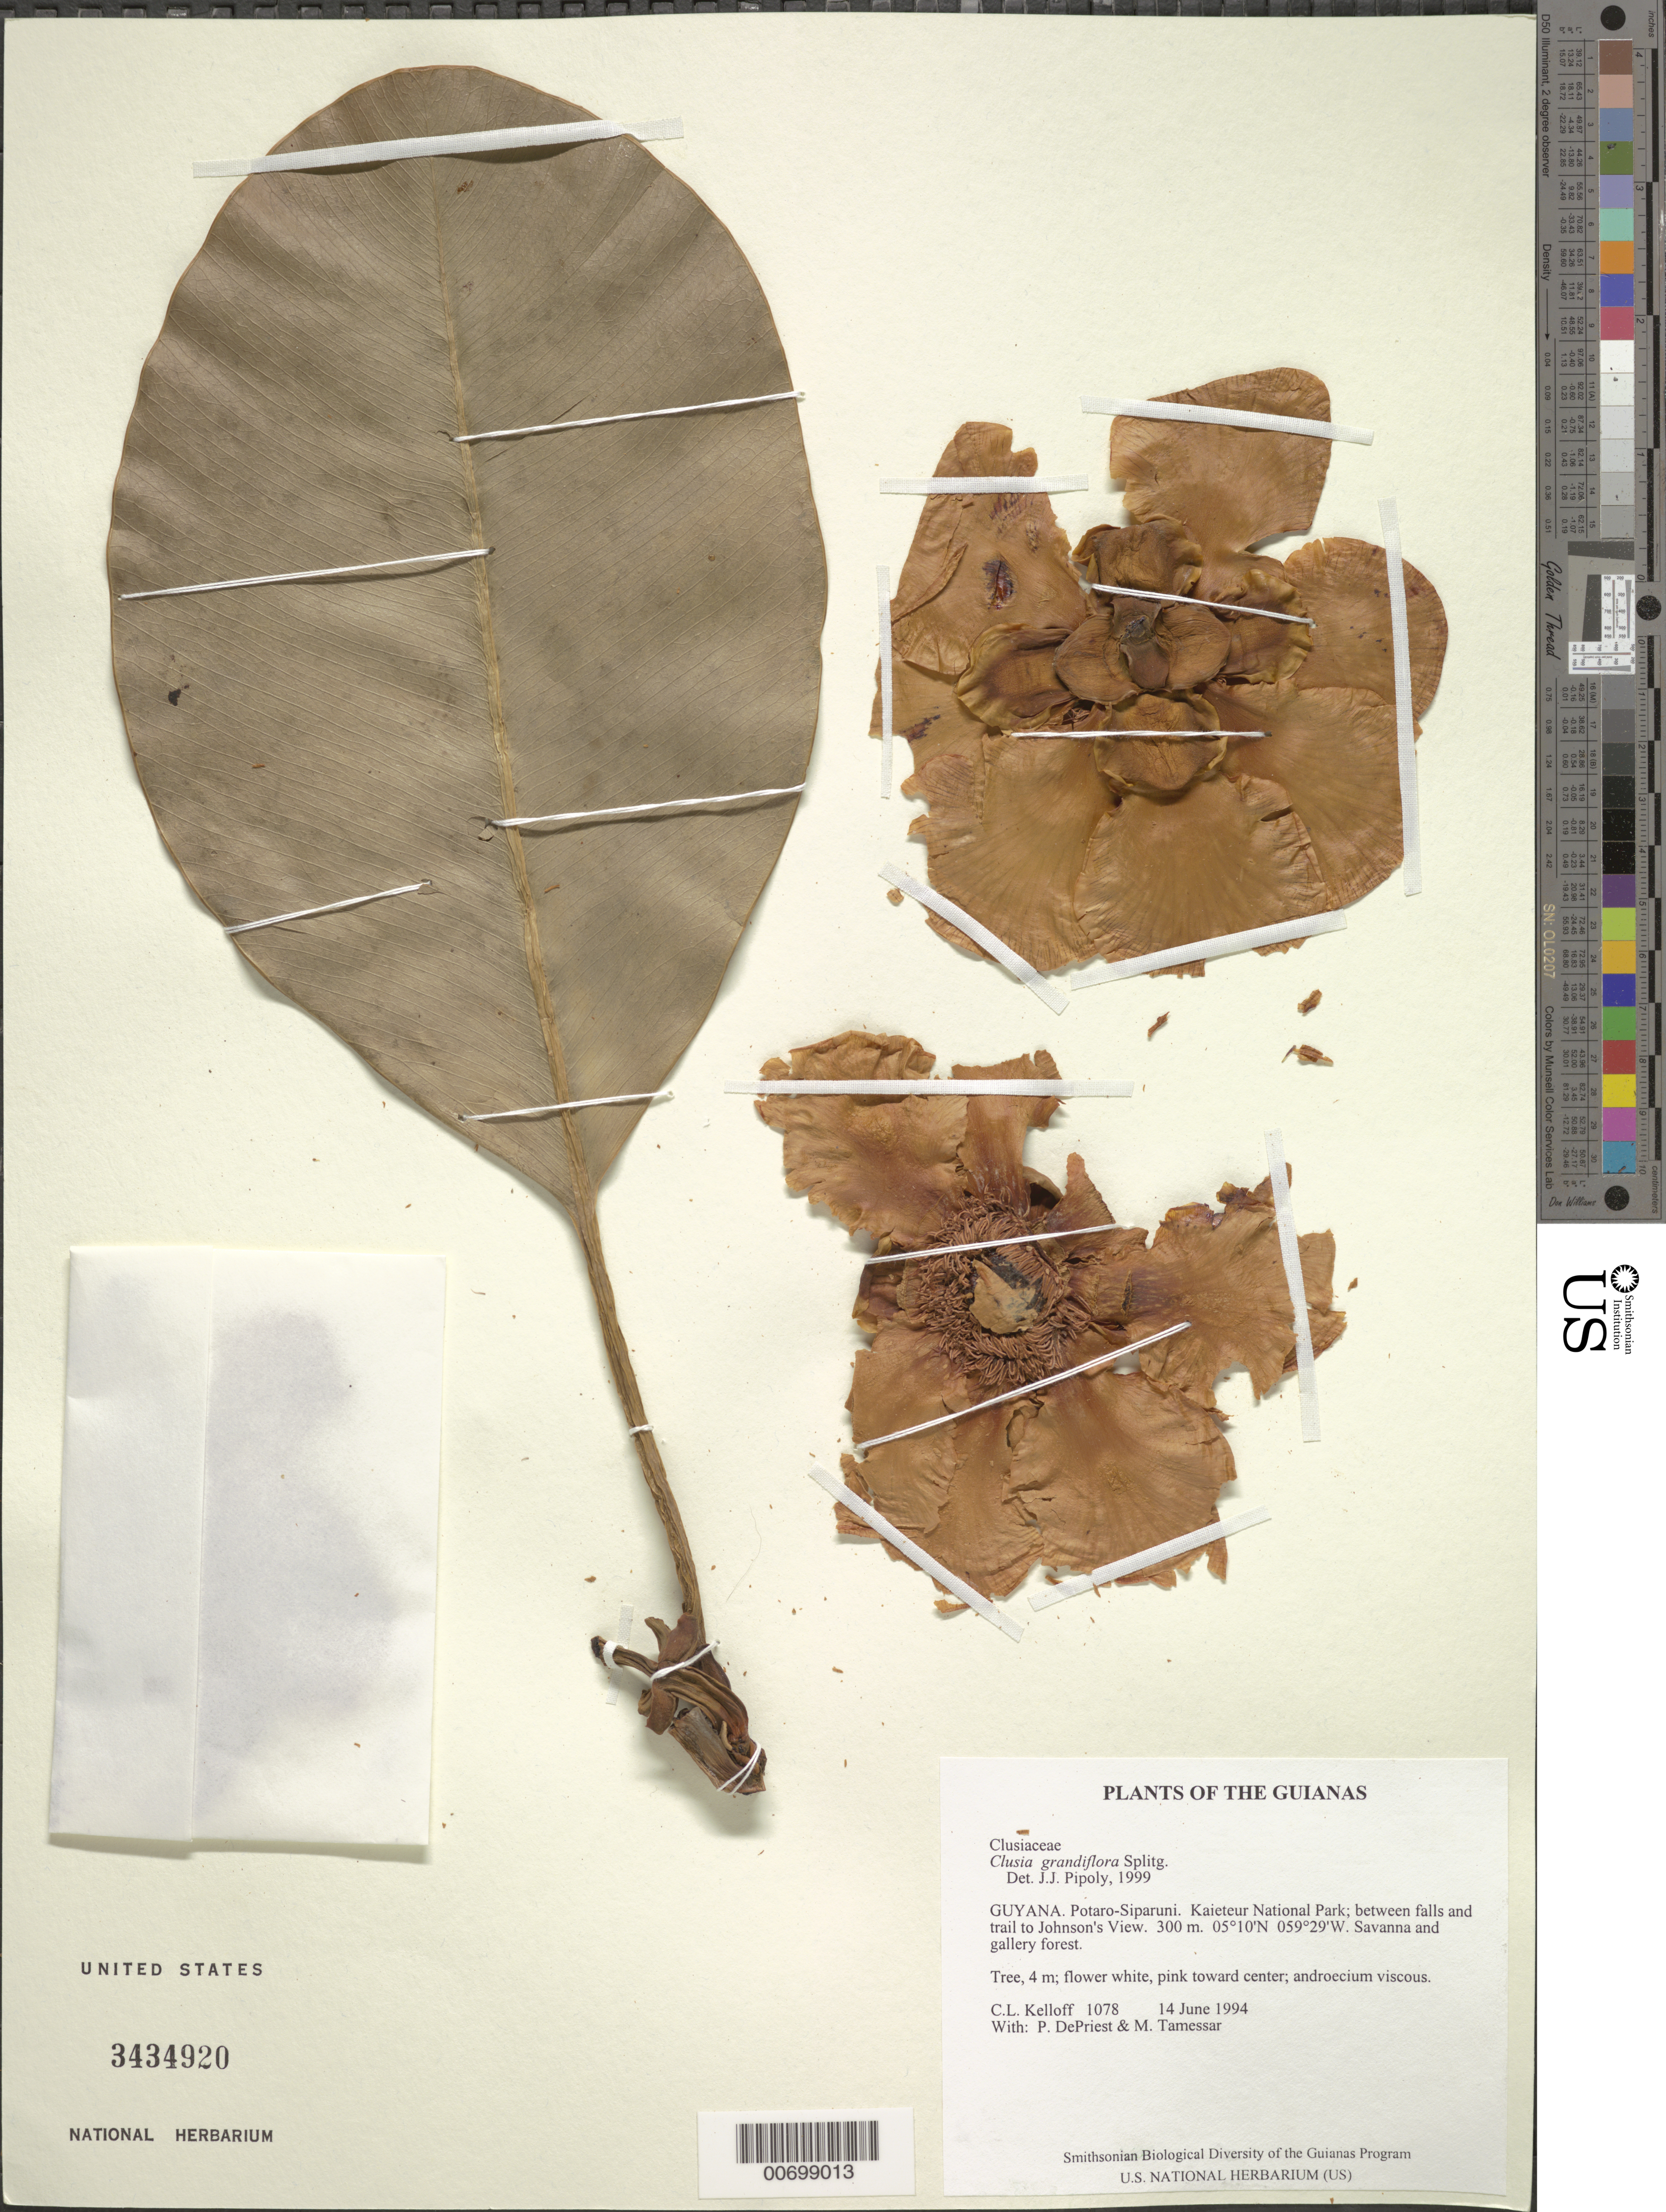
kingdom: Plantae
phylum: Tracheophyta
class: Magnoliopsida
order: Malpighiales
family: Clusiaceae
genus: Clusia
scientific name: Clusia grandiflora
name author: Splitg.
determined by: Pipoly, J. J., III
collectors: C. L. Kelloff, P. DePriest & M. Tamessar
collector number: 1078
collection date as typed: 14 June 1994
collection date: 1994-06-14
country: Guyana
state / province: Potaro-Siparuni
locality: Kaieteur National Park; between falls and trail to Johnson's View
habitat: Savanna and gallery forest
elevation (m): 300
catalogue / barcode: US 3434920